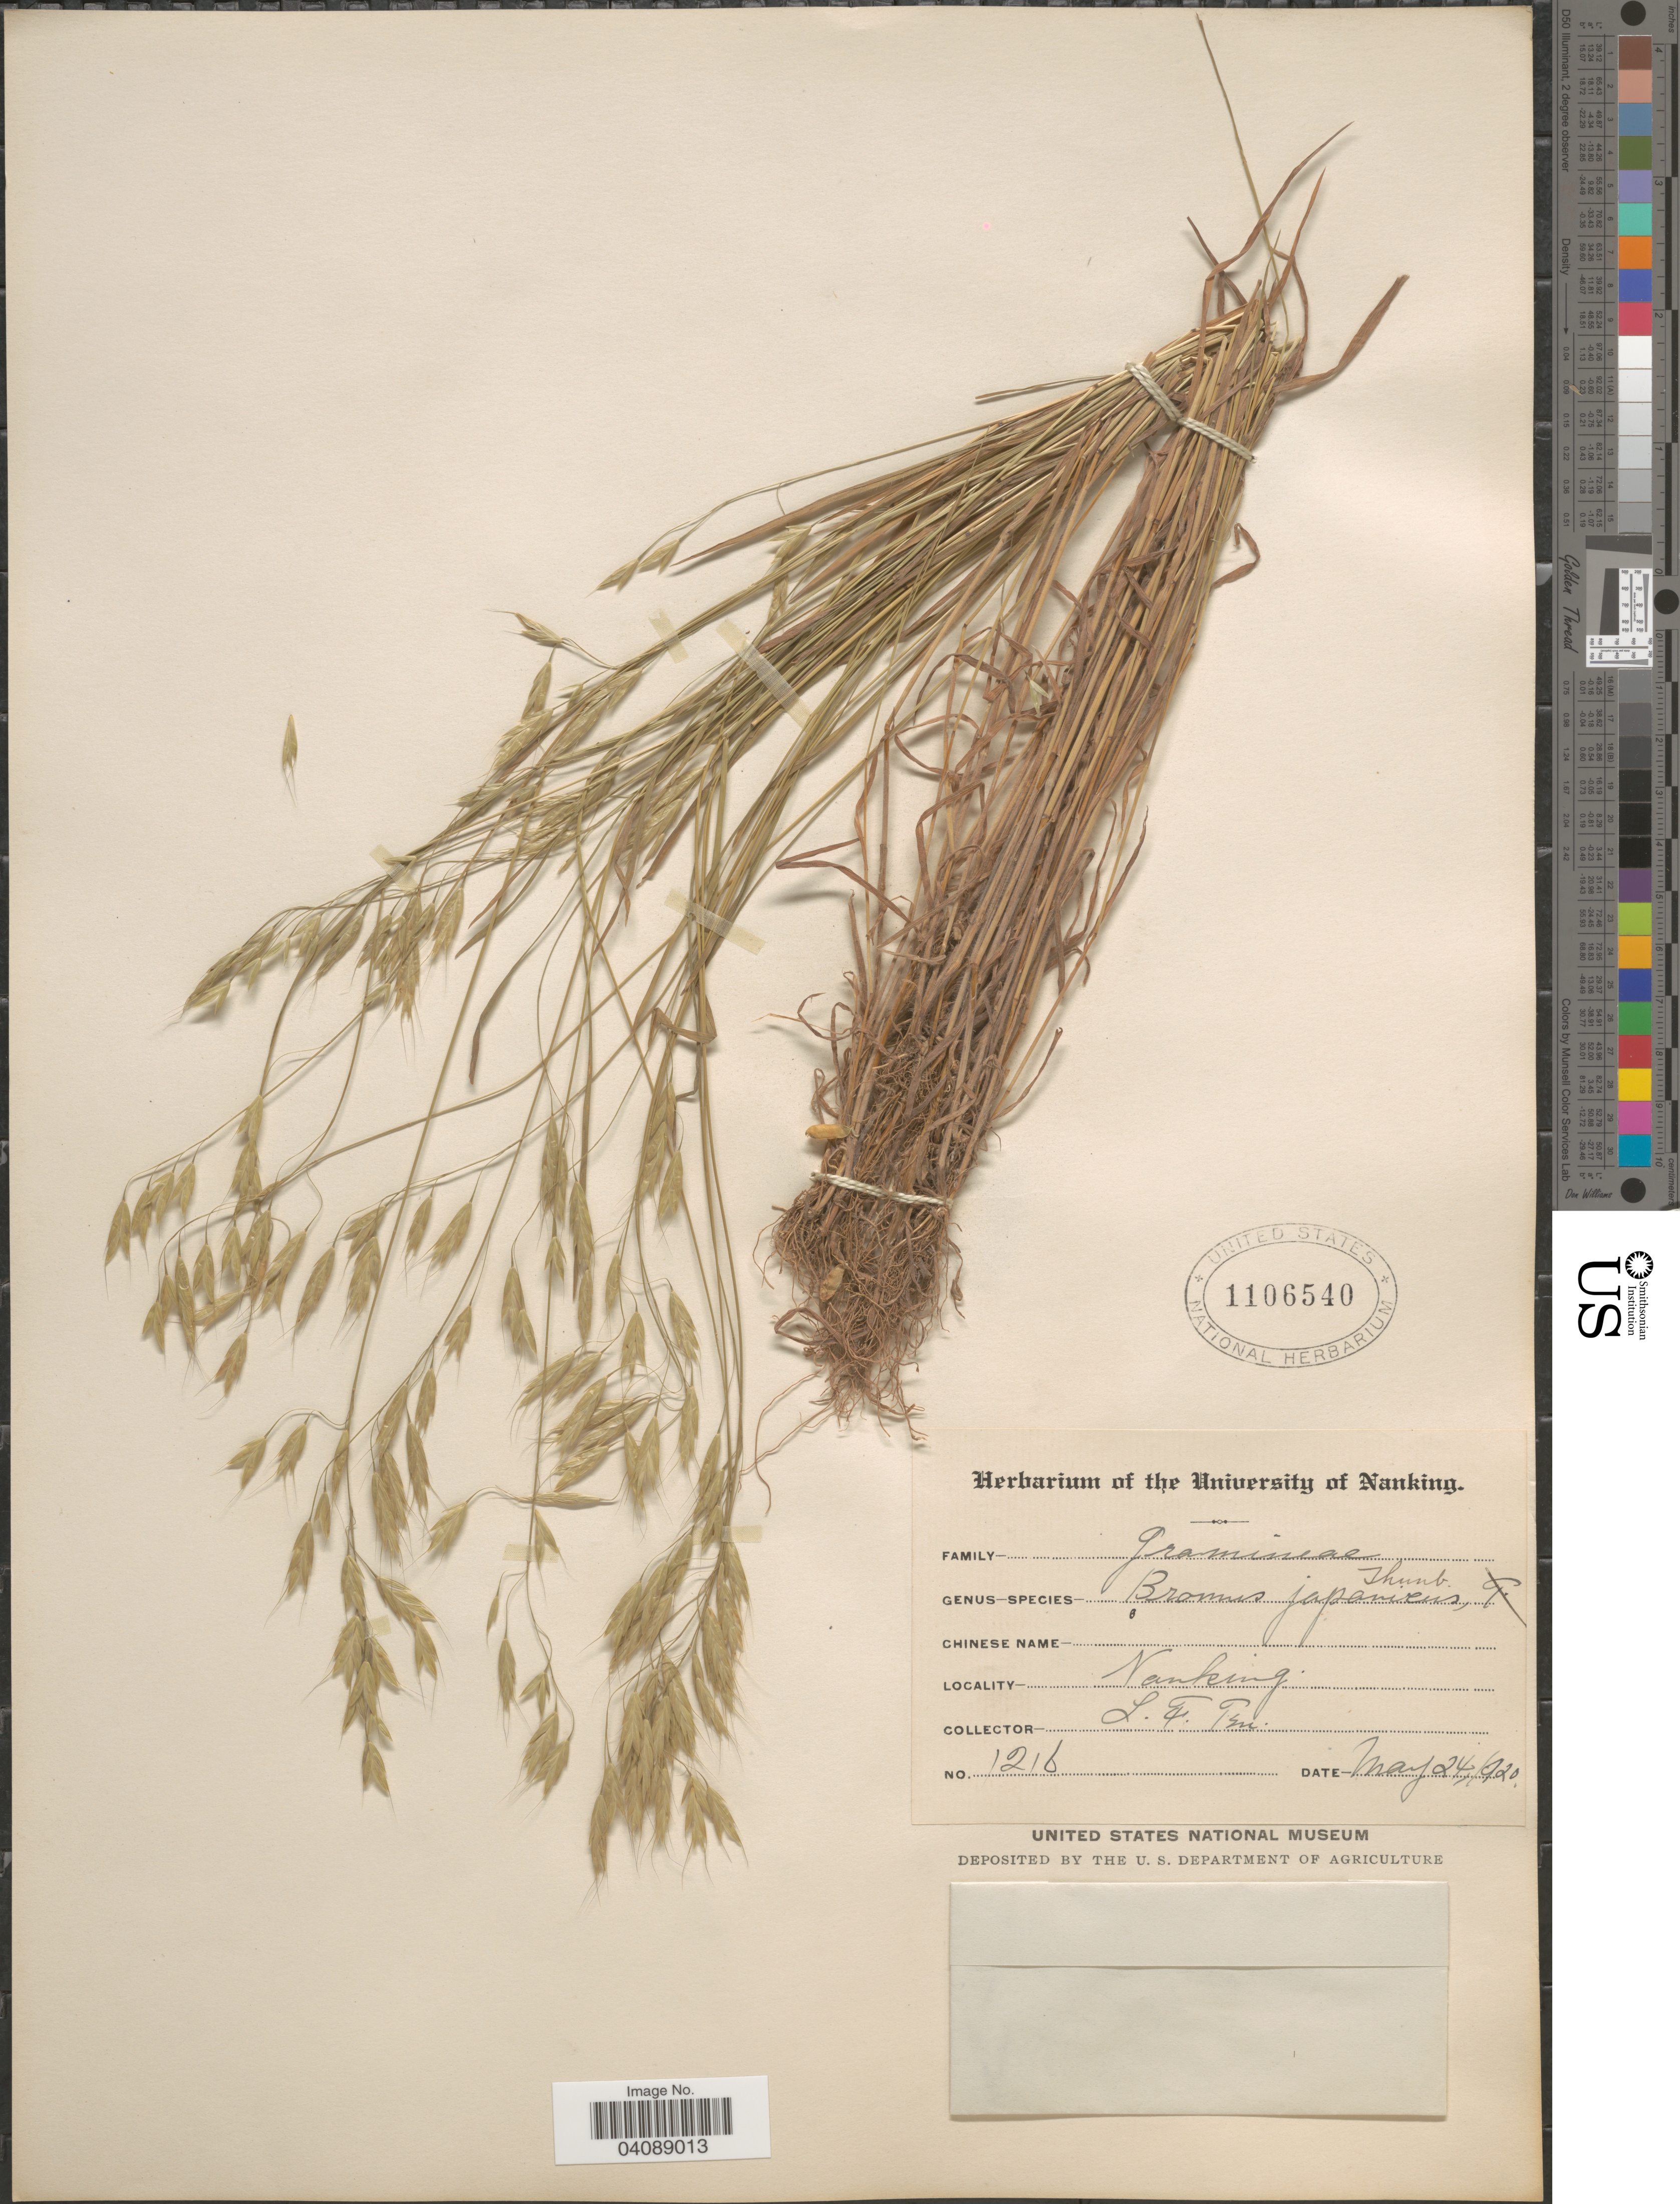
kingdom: Plantae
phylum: Tracheophyta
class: Liliopsida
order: Poales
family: Poaceae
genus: Bromus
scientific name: Bromus japonicus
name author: Houtt.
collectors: L. Tsu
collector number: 1216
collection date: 1920-05-24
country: China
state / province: Jiangsu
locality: Nanking.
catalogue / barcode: US 1106540